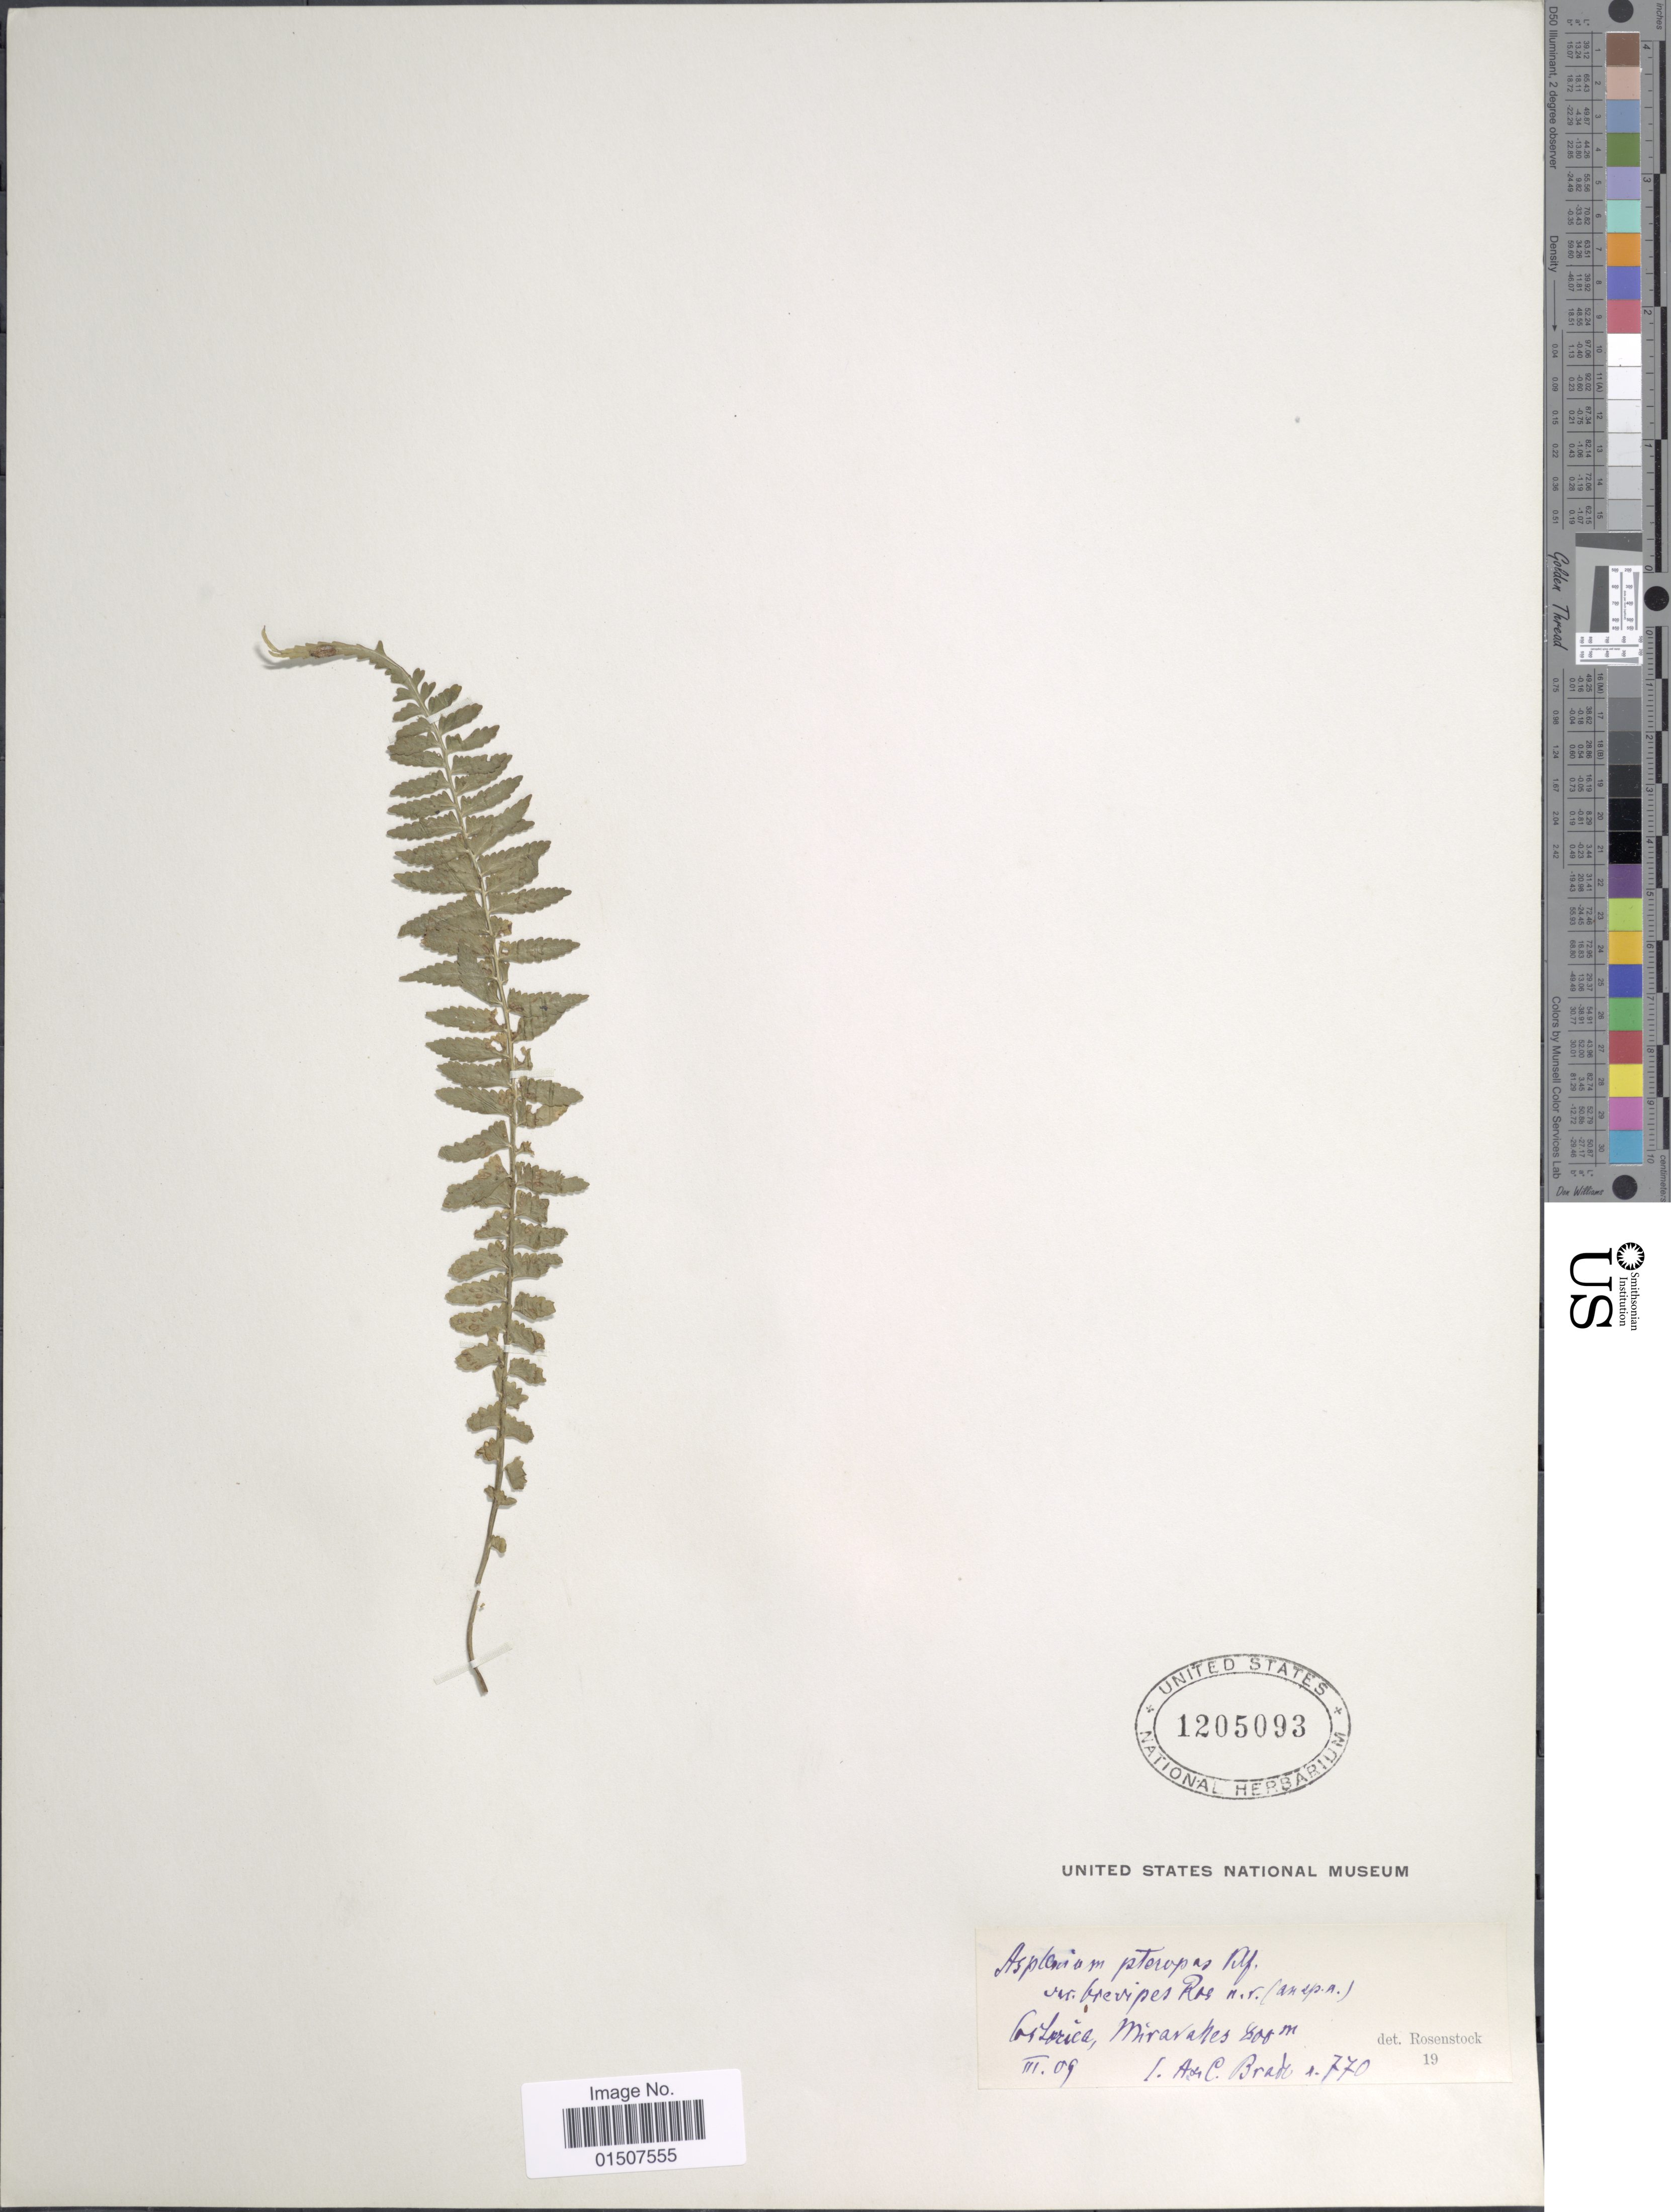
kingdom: Plantae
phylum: Tracheophyta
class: Polypodiopsida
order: Polypodiales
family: Aspleniaceae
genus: Asplenium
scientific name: Asplenium pteropus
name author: Kaulf.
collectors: A. Brade & C. Brade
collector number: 770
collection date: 1909-03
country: Costa Rica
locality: Miravalles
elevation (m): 800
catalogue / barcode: US 1205093